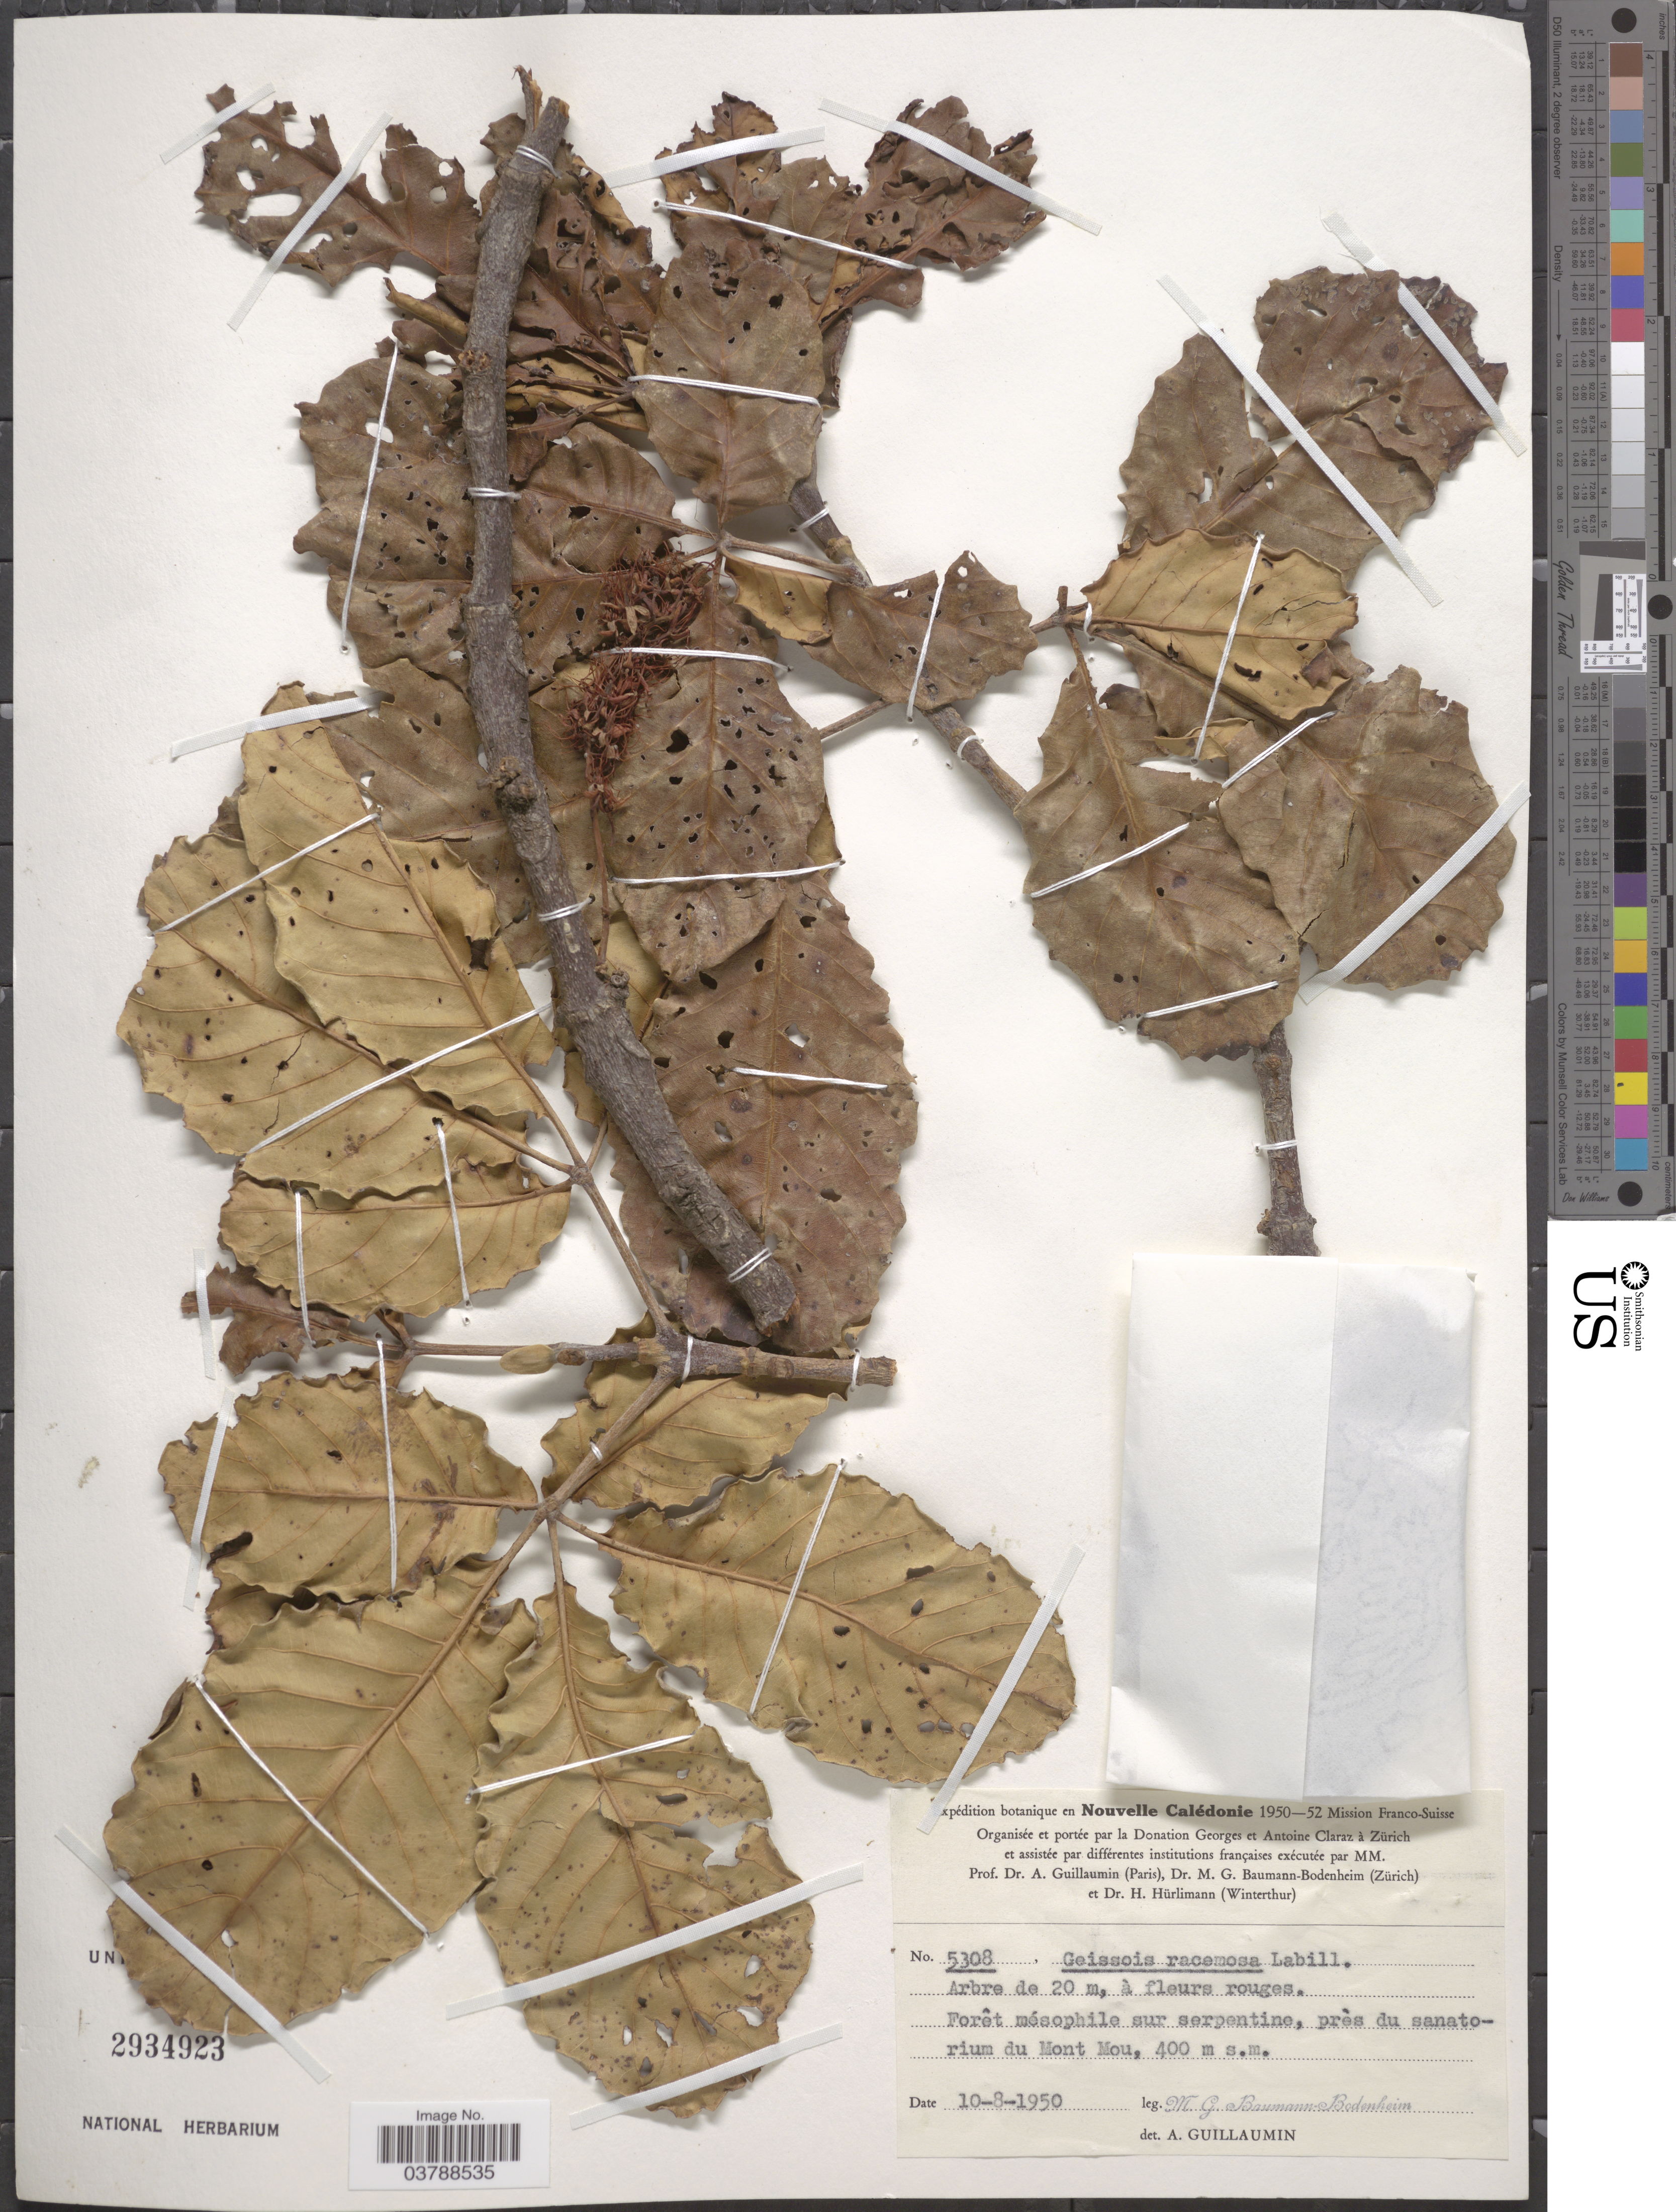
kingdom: Plantae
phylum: Tracheophyta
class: Magnoliopsida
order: Oxalidales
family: Cunoniaceae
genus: Geissois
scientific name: Geissois racemosa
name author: Labill.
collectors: M. G. Baumann-Bodenheim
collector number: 5308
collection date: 1950-08-10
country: New Caledonia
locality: Nouvelle Calédonie. Forêt mésophile sur serpentine, près du sanatorium du Monte Mou.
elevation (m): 400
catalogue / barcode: US 2934923